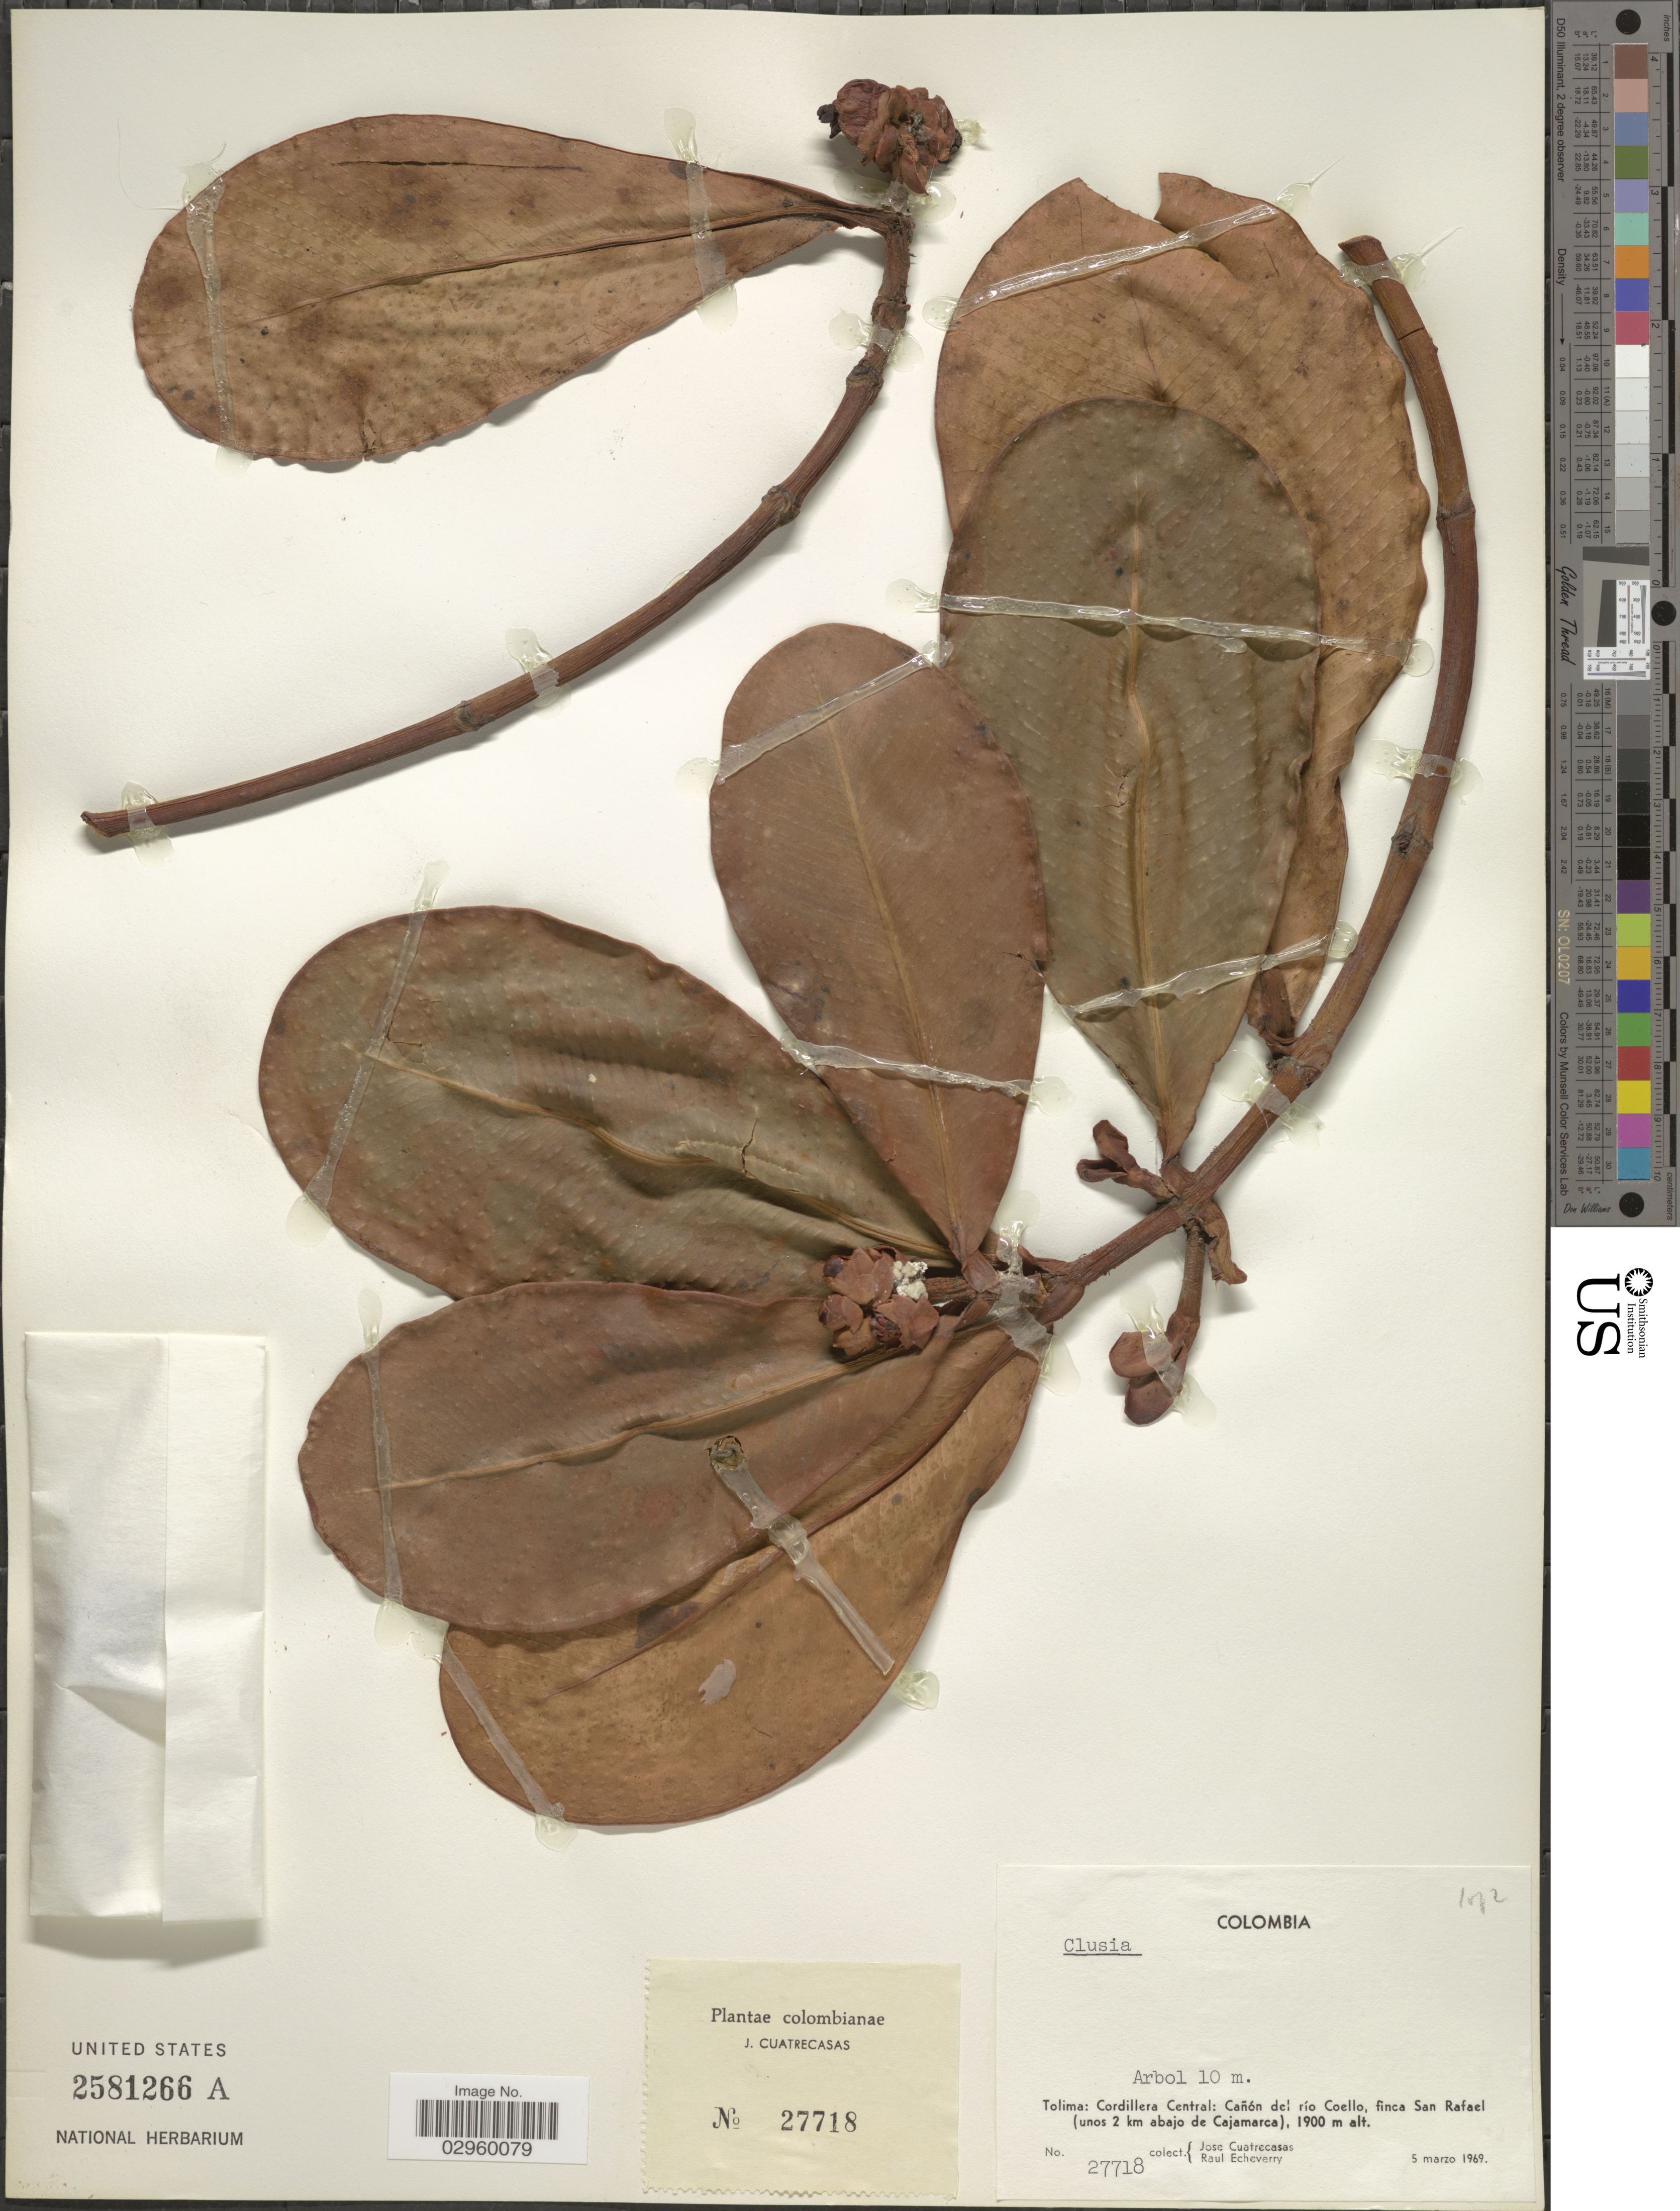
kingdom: Plantae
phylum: Tracheophyta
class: Magnoliopsida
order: Malpighiales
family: Clusiaceae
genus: Clusia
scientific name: Clusia sp.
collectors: J. Cuatrecasas & R. Echeverry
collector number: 27718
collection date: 1969-03-05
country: Colombia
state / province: Tolima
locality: Tolima: Cordillera Central: Cañon del río Coello, finca San Rafael (unos 2 km abajo de Cajamarca).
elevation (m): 1900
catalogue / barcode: US 2581266A